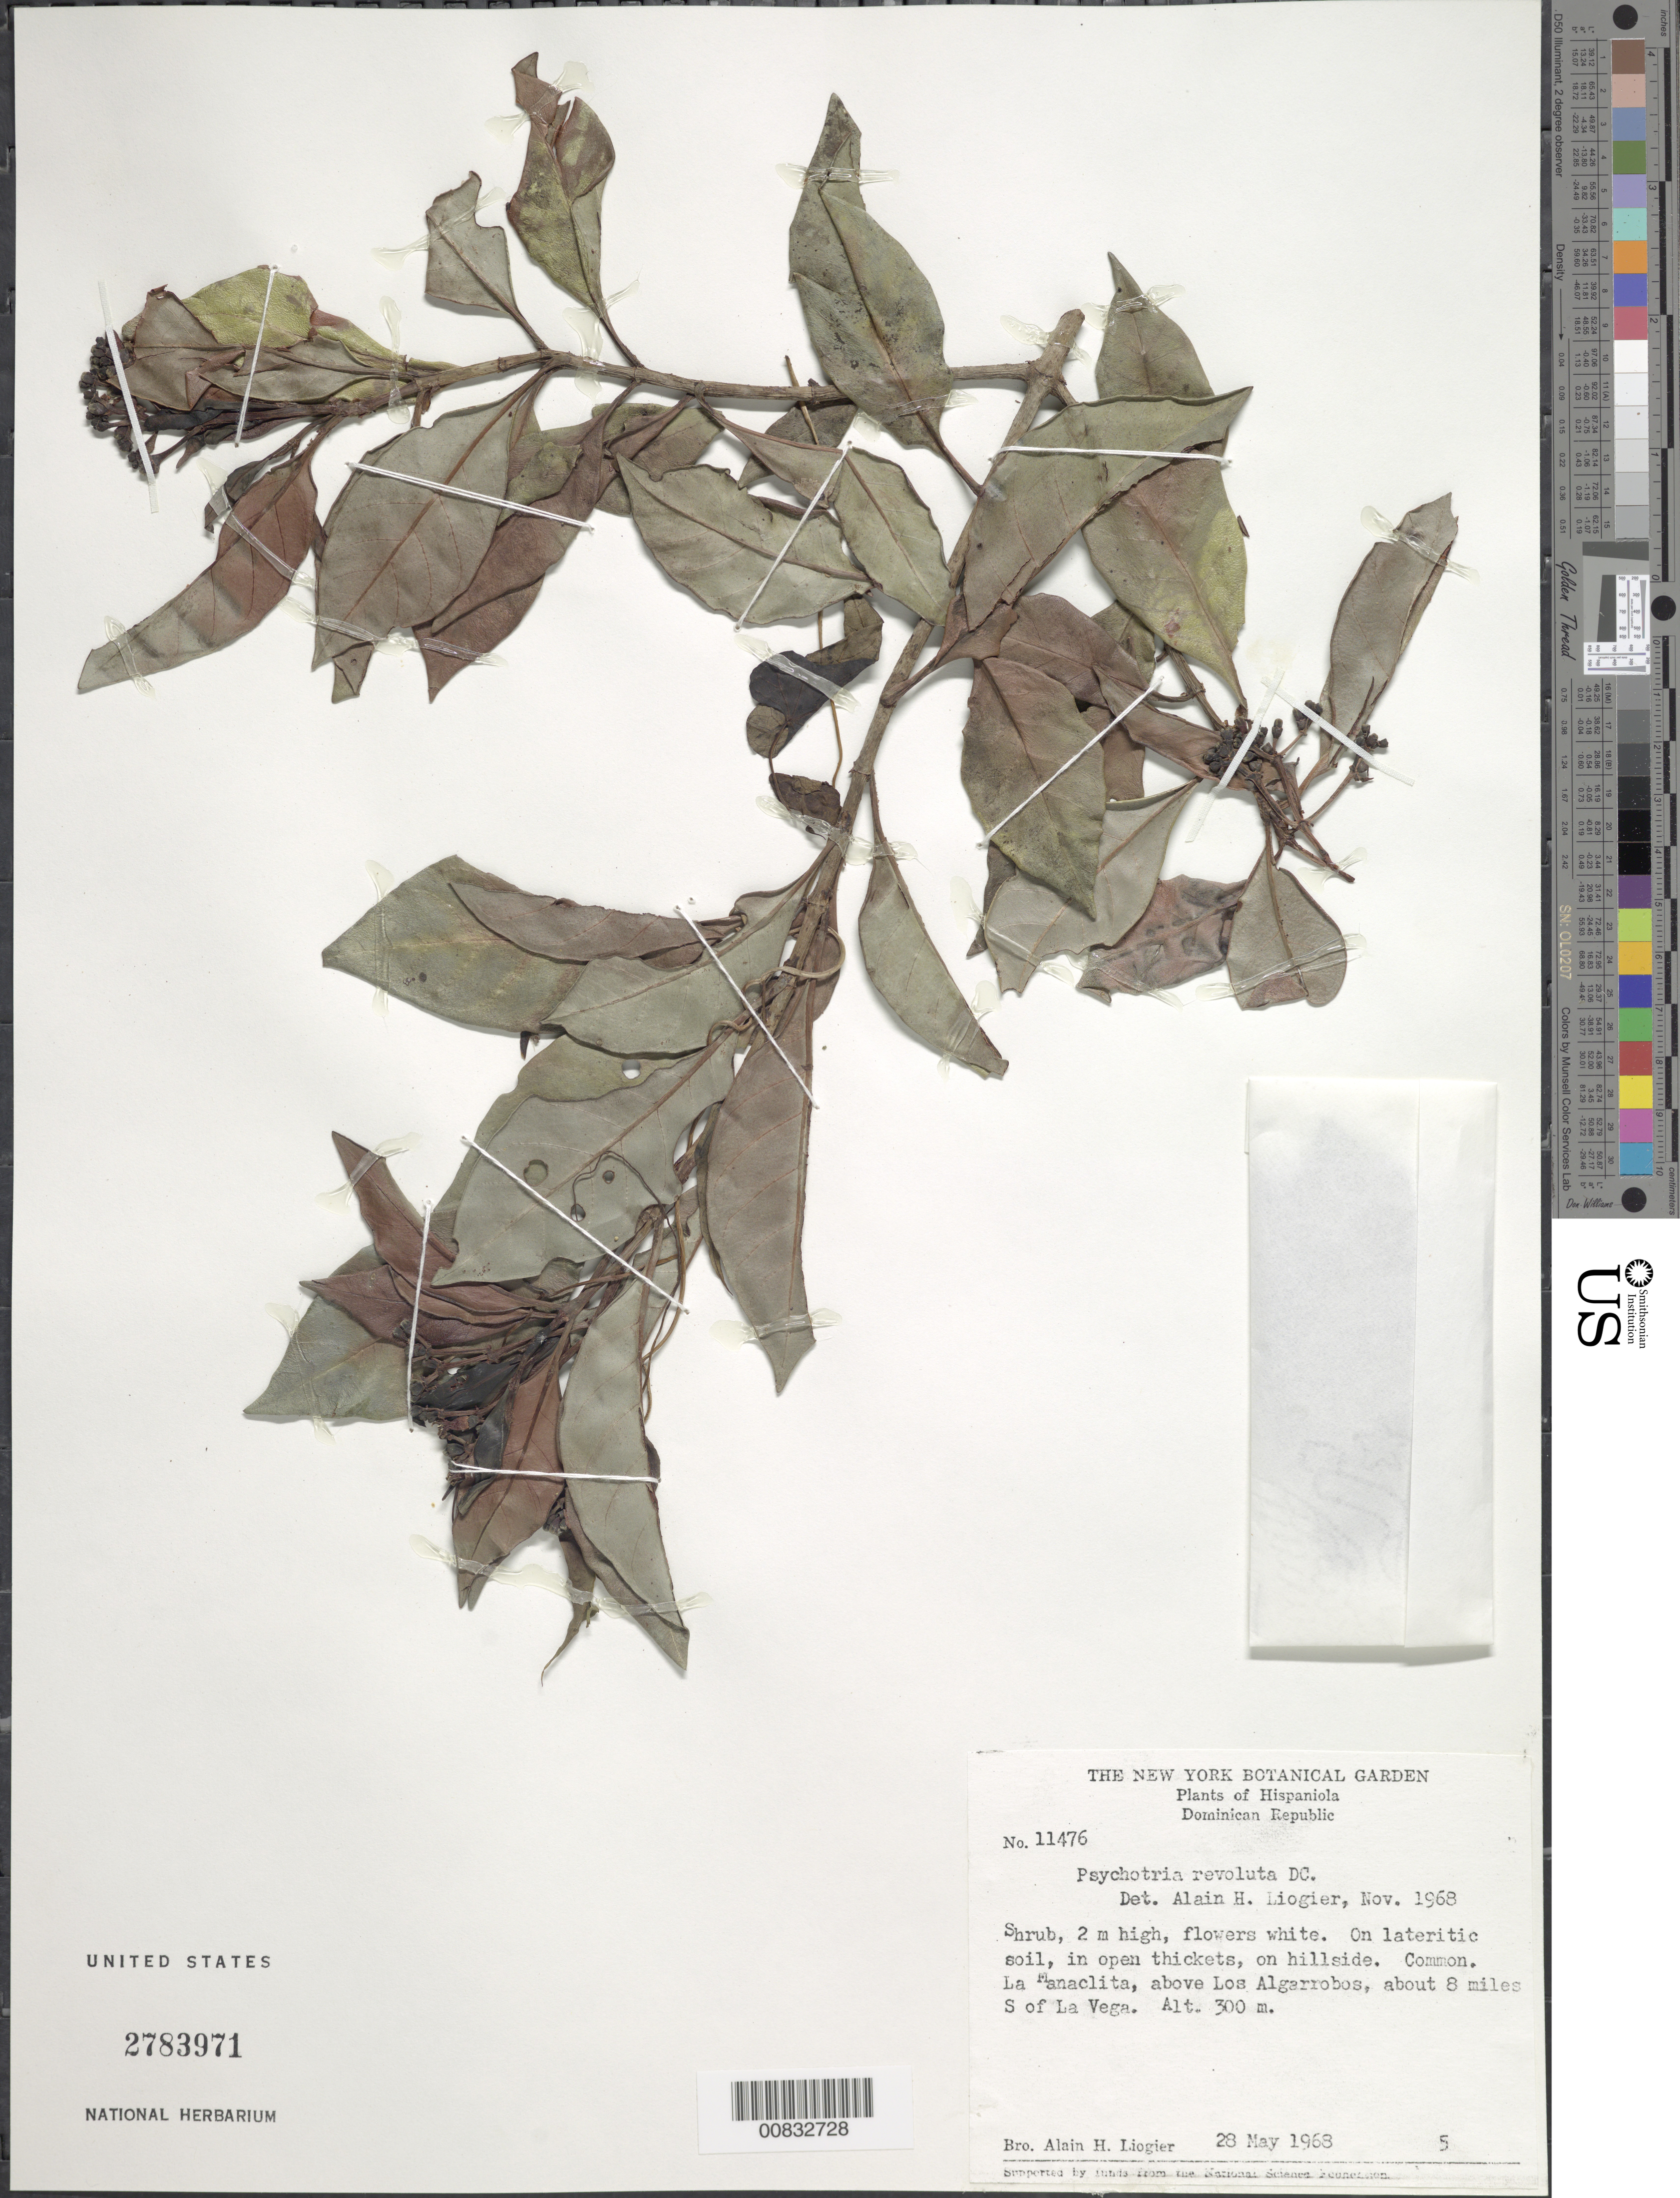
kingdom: Plantae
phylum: Tracheophyta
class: Magnoliopsida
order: Gentianales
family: Rubiaceae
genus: Psychotria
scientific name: Psychotria revoluta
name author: DC.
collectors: A. H. Liogier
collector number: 11476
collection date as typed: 28 May 1968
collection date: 1968-05-28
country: Dominican Republic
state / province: La Vega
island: Hispaniola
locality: La Manaclita, above Los Algarrobos, about 8 miles S of La Vega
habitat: On lateritic soil in open thickets on hillside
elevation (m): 300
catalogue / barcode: US 2783971